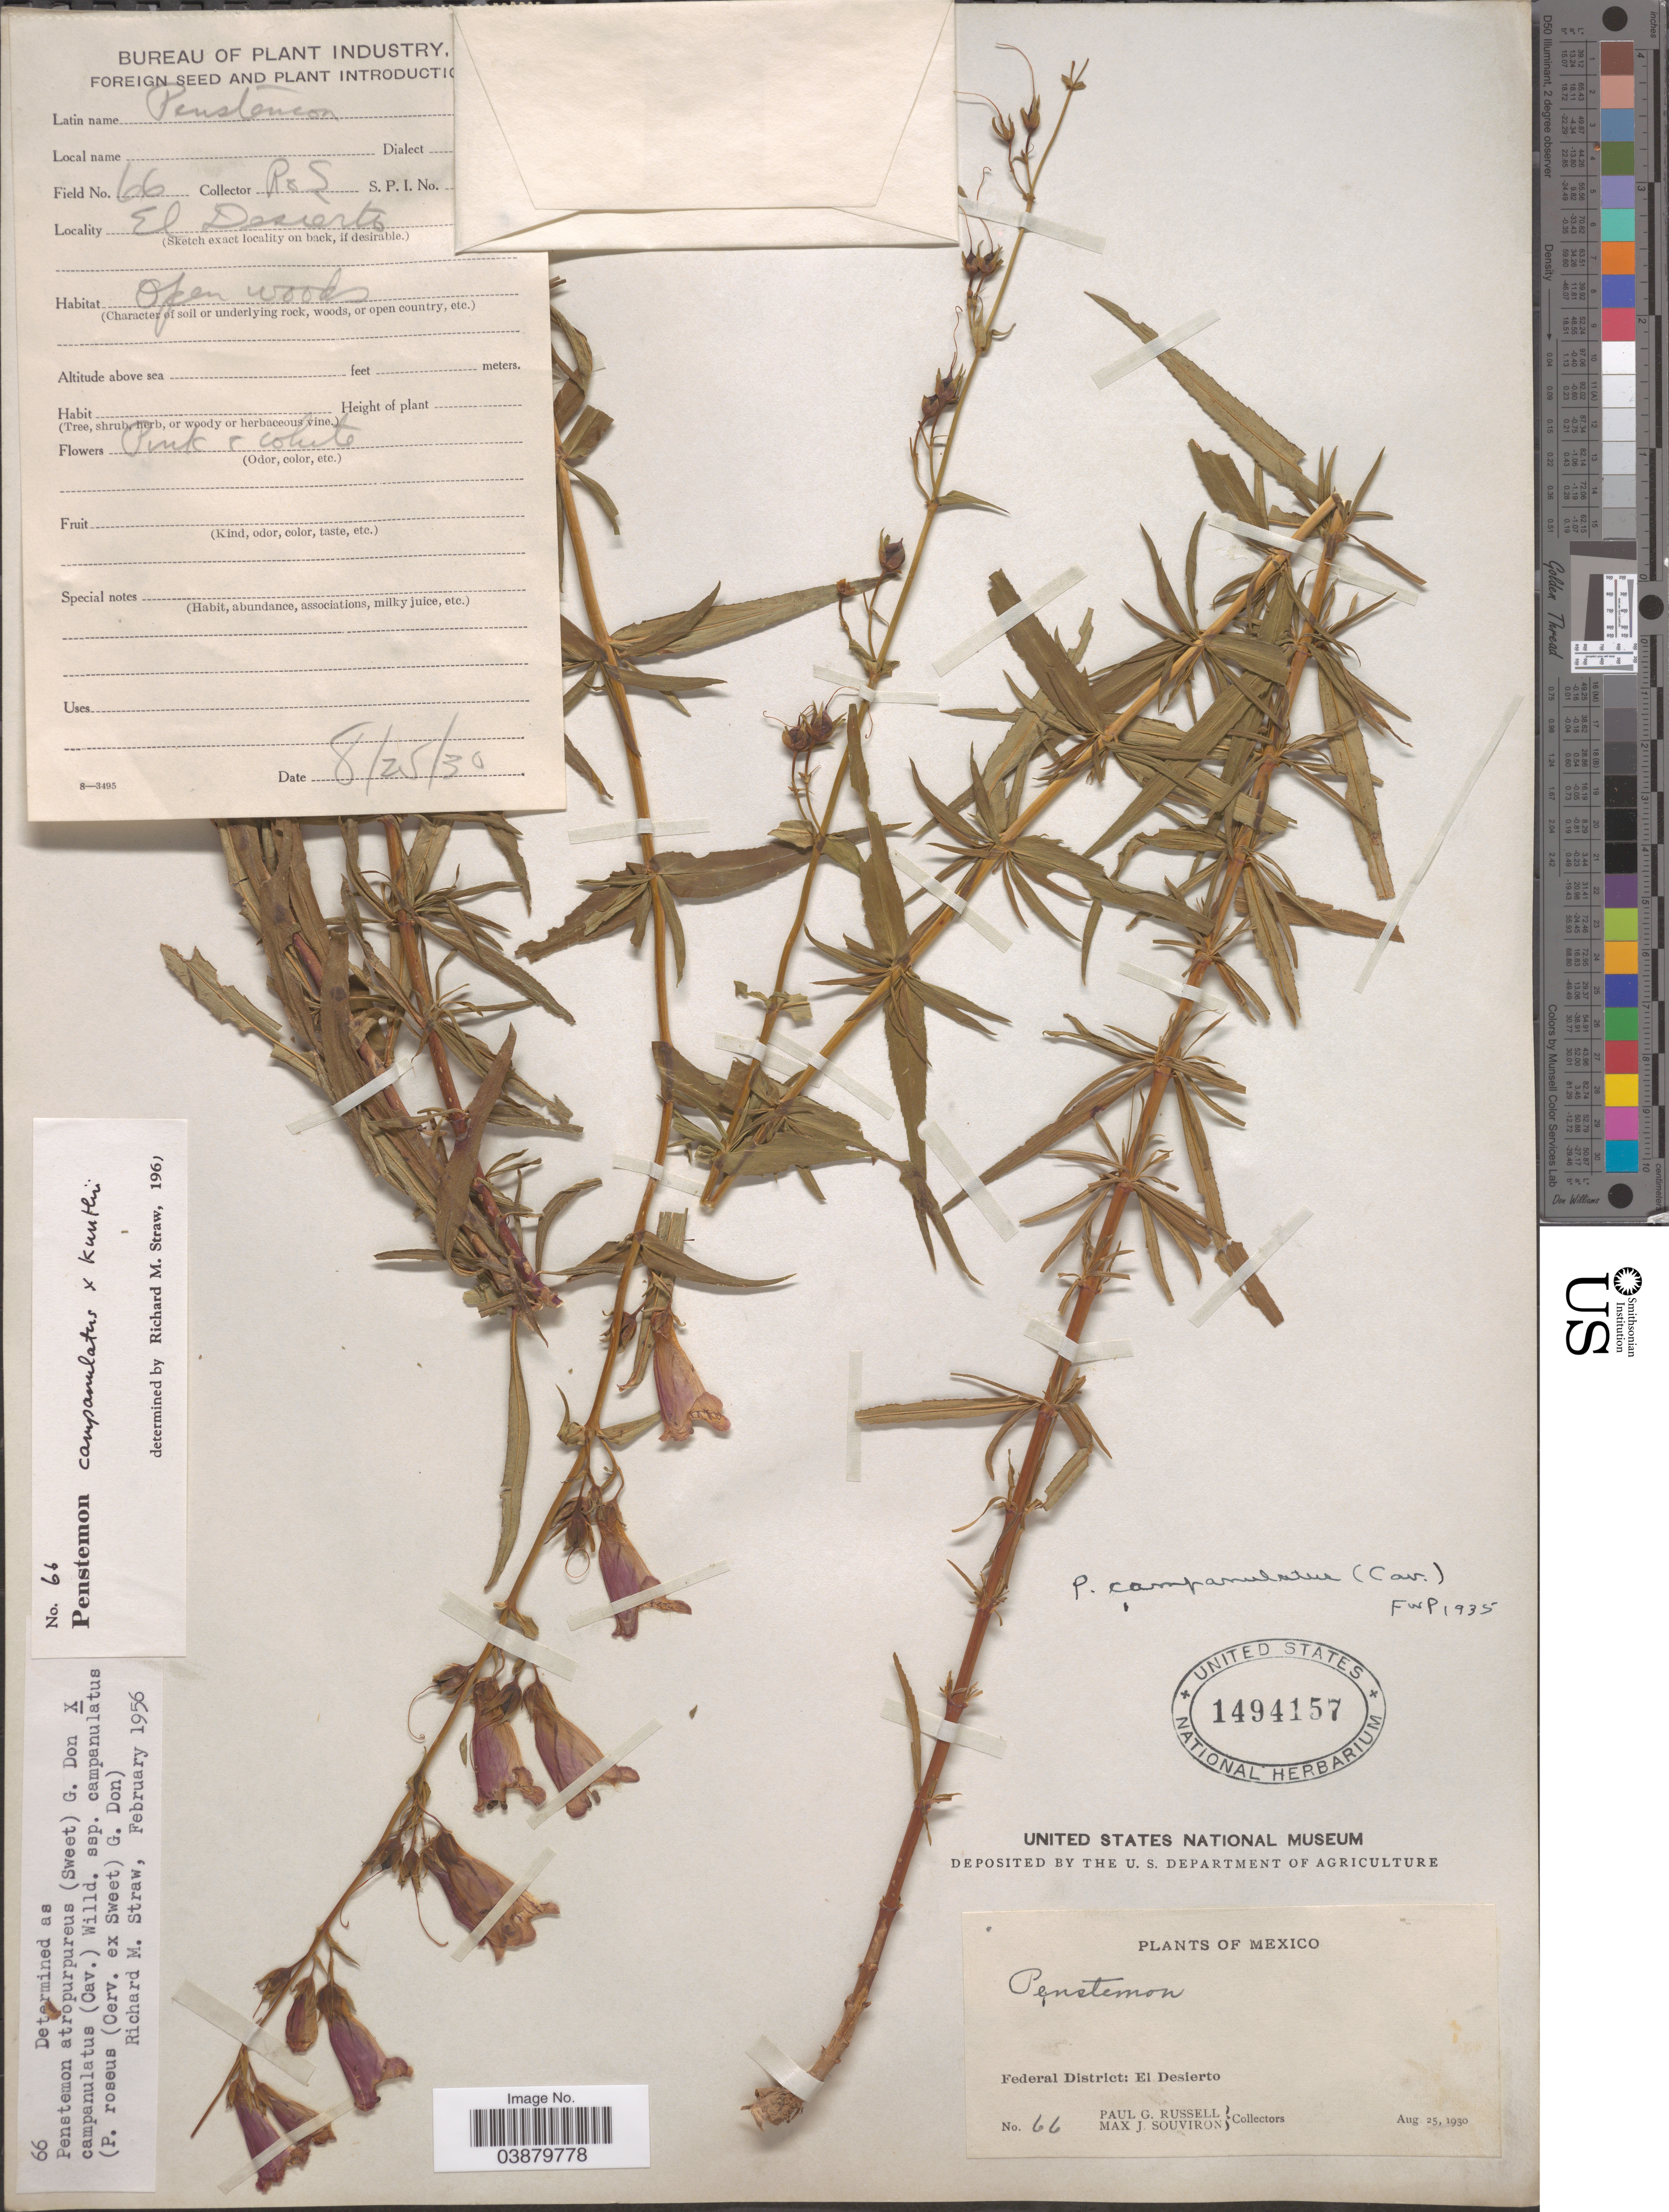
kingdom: Plantae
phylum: Tracheophyta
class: Magnoliopsida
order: Lamiales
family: Plantaginaceae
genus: Penstemon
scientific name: Penstemon kunthii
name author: G. Don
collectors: P. G. Russell & M. J. Souviron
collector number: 66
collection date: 1930-08-25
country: Mexico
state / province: Distrito Federal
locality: Federal District: El Desierto.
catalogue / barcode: US 1494157